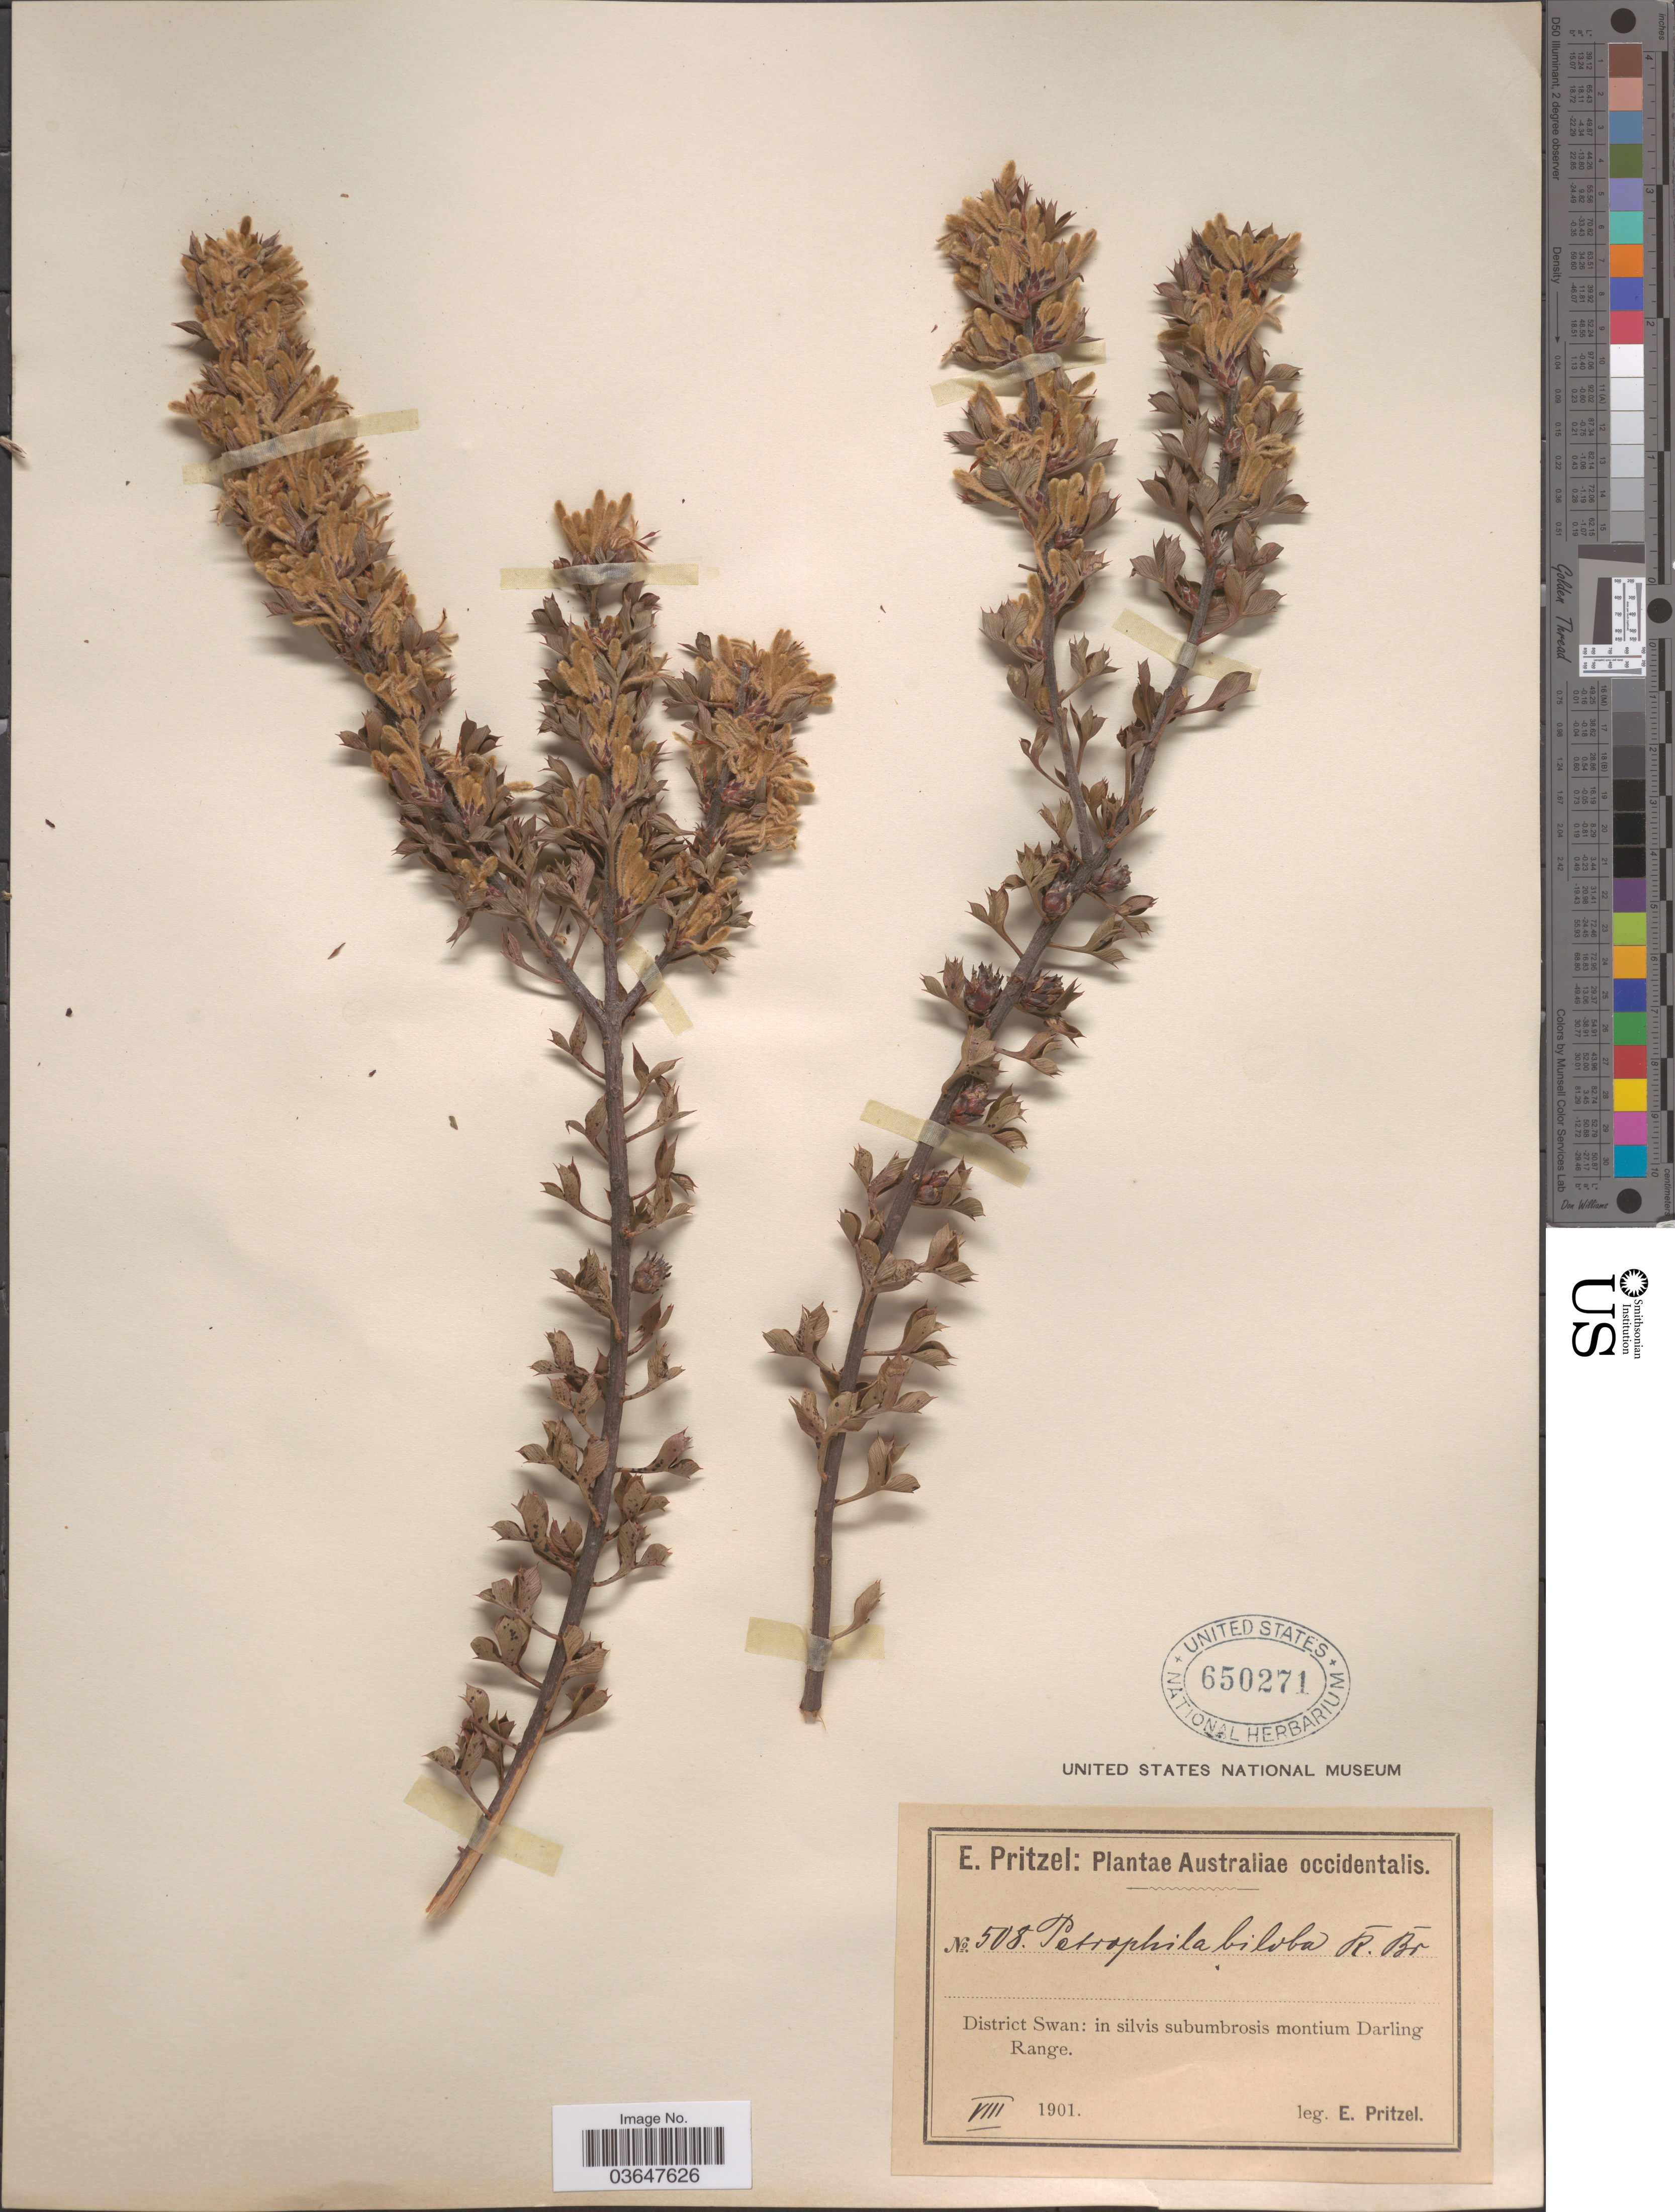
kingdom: Plantae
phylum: Tracheophyta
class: Magnoliopsida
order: Proteales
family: Proteaceae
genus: Petrophile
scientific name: Petrophile biloba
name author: Rydb.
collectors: E. G. Pritzel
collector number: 508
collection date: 1901-08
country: Australia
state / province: Western Australia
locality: Australiae occidentalis. District Swan: in silvis subumbrosis montium Darling Range.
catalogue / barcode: US 650271